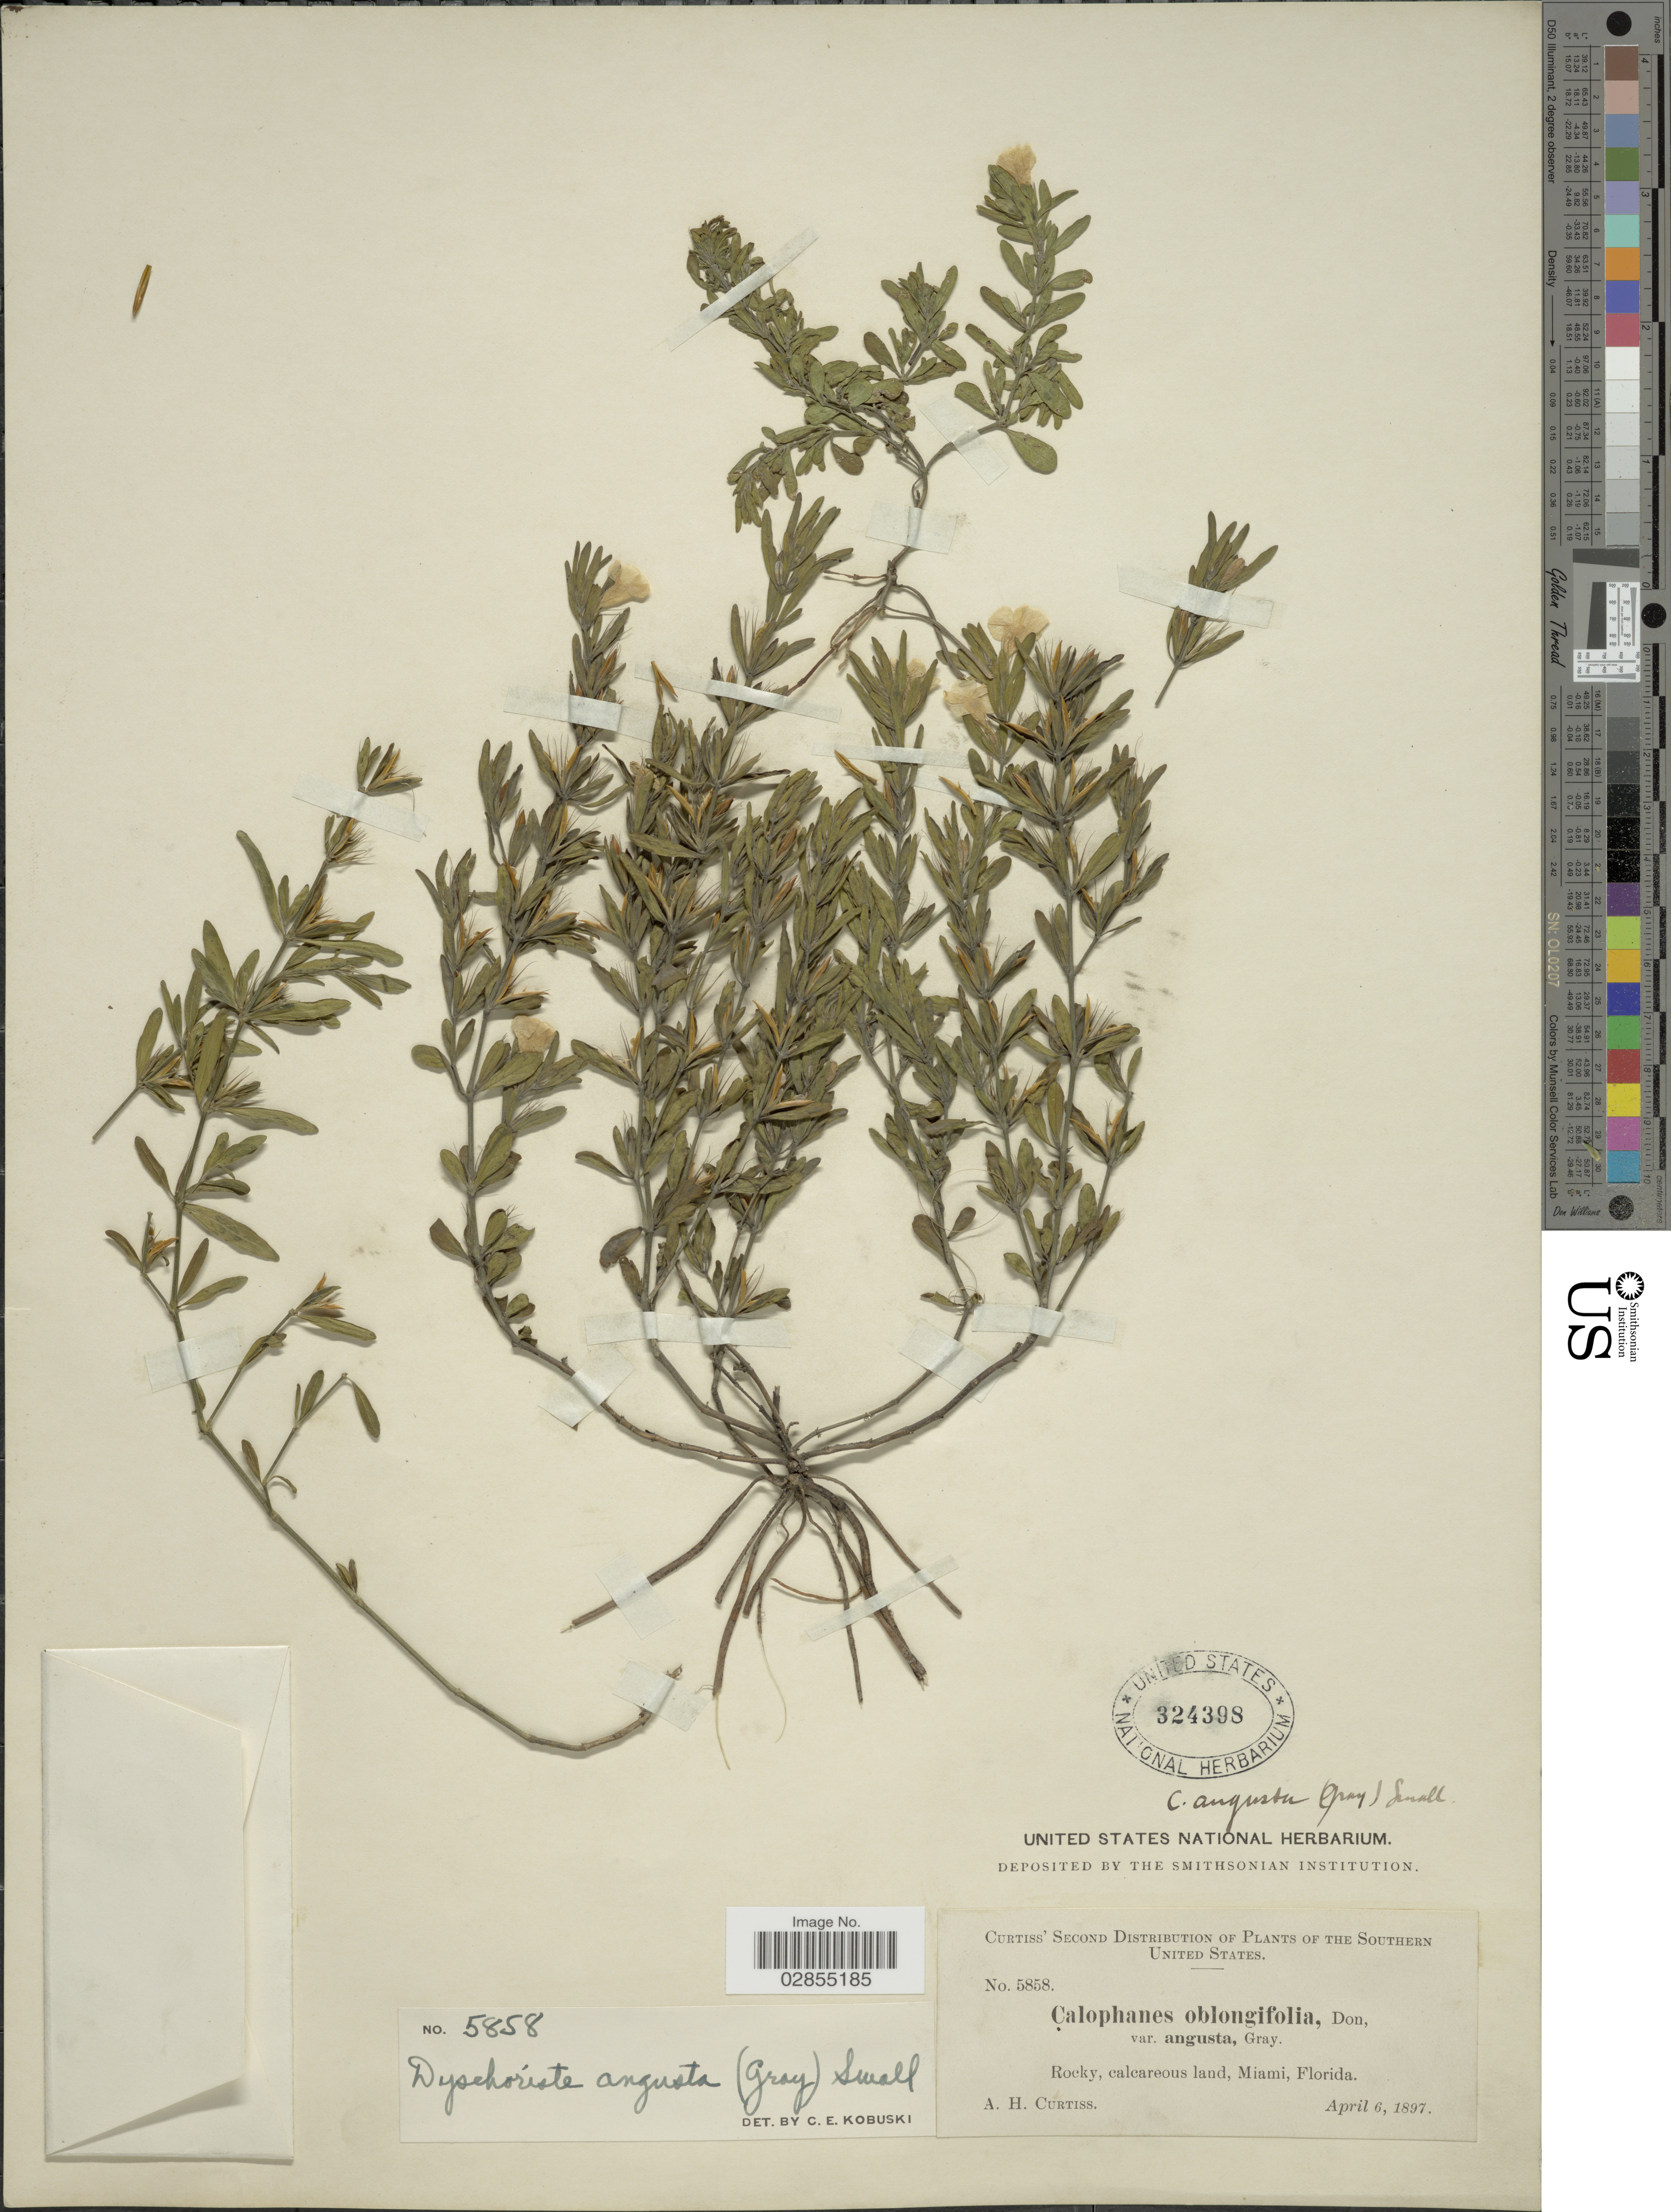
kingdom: Plantae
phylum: Tracheophyta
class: Magnoliopsida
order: Lamiales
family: Acanthaceae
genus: Dyschoriste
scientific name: Dyschoriste angusta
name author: (A. Gray) Small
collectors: A. H. Curtiss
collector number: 5858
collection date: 1897-04-06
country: United States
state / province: Florida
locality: The Southern United States. Miami.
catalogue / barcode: US 324398